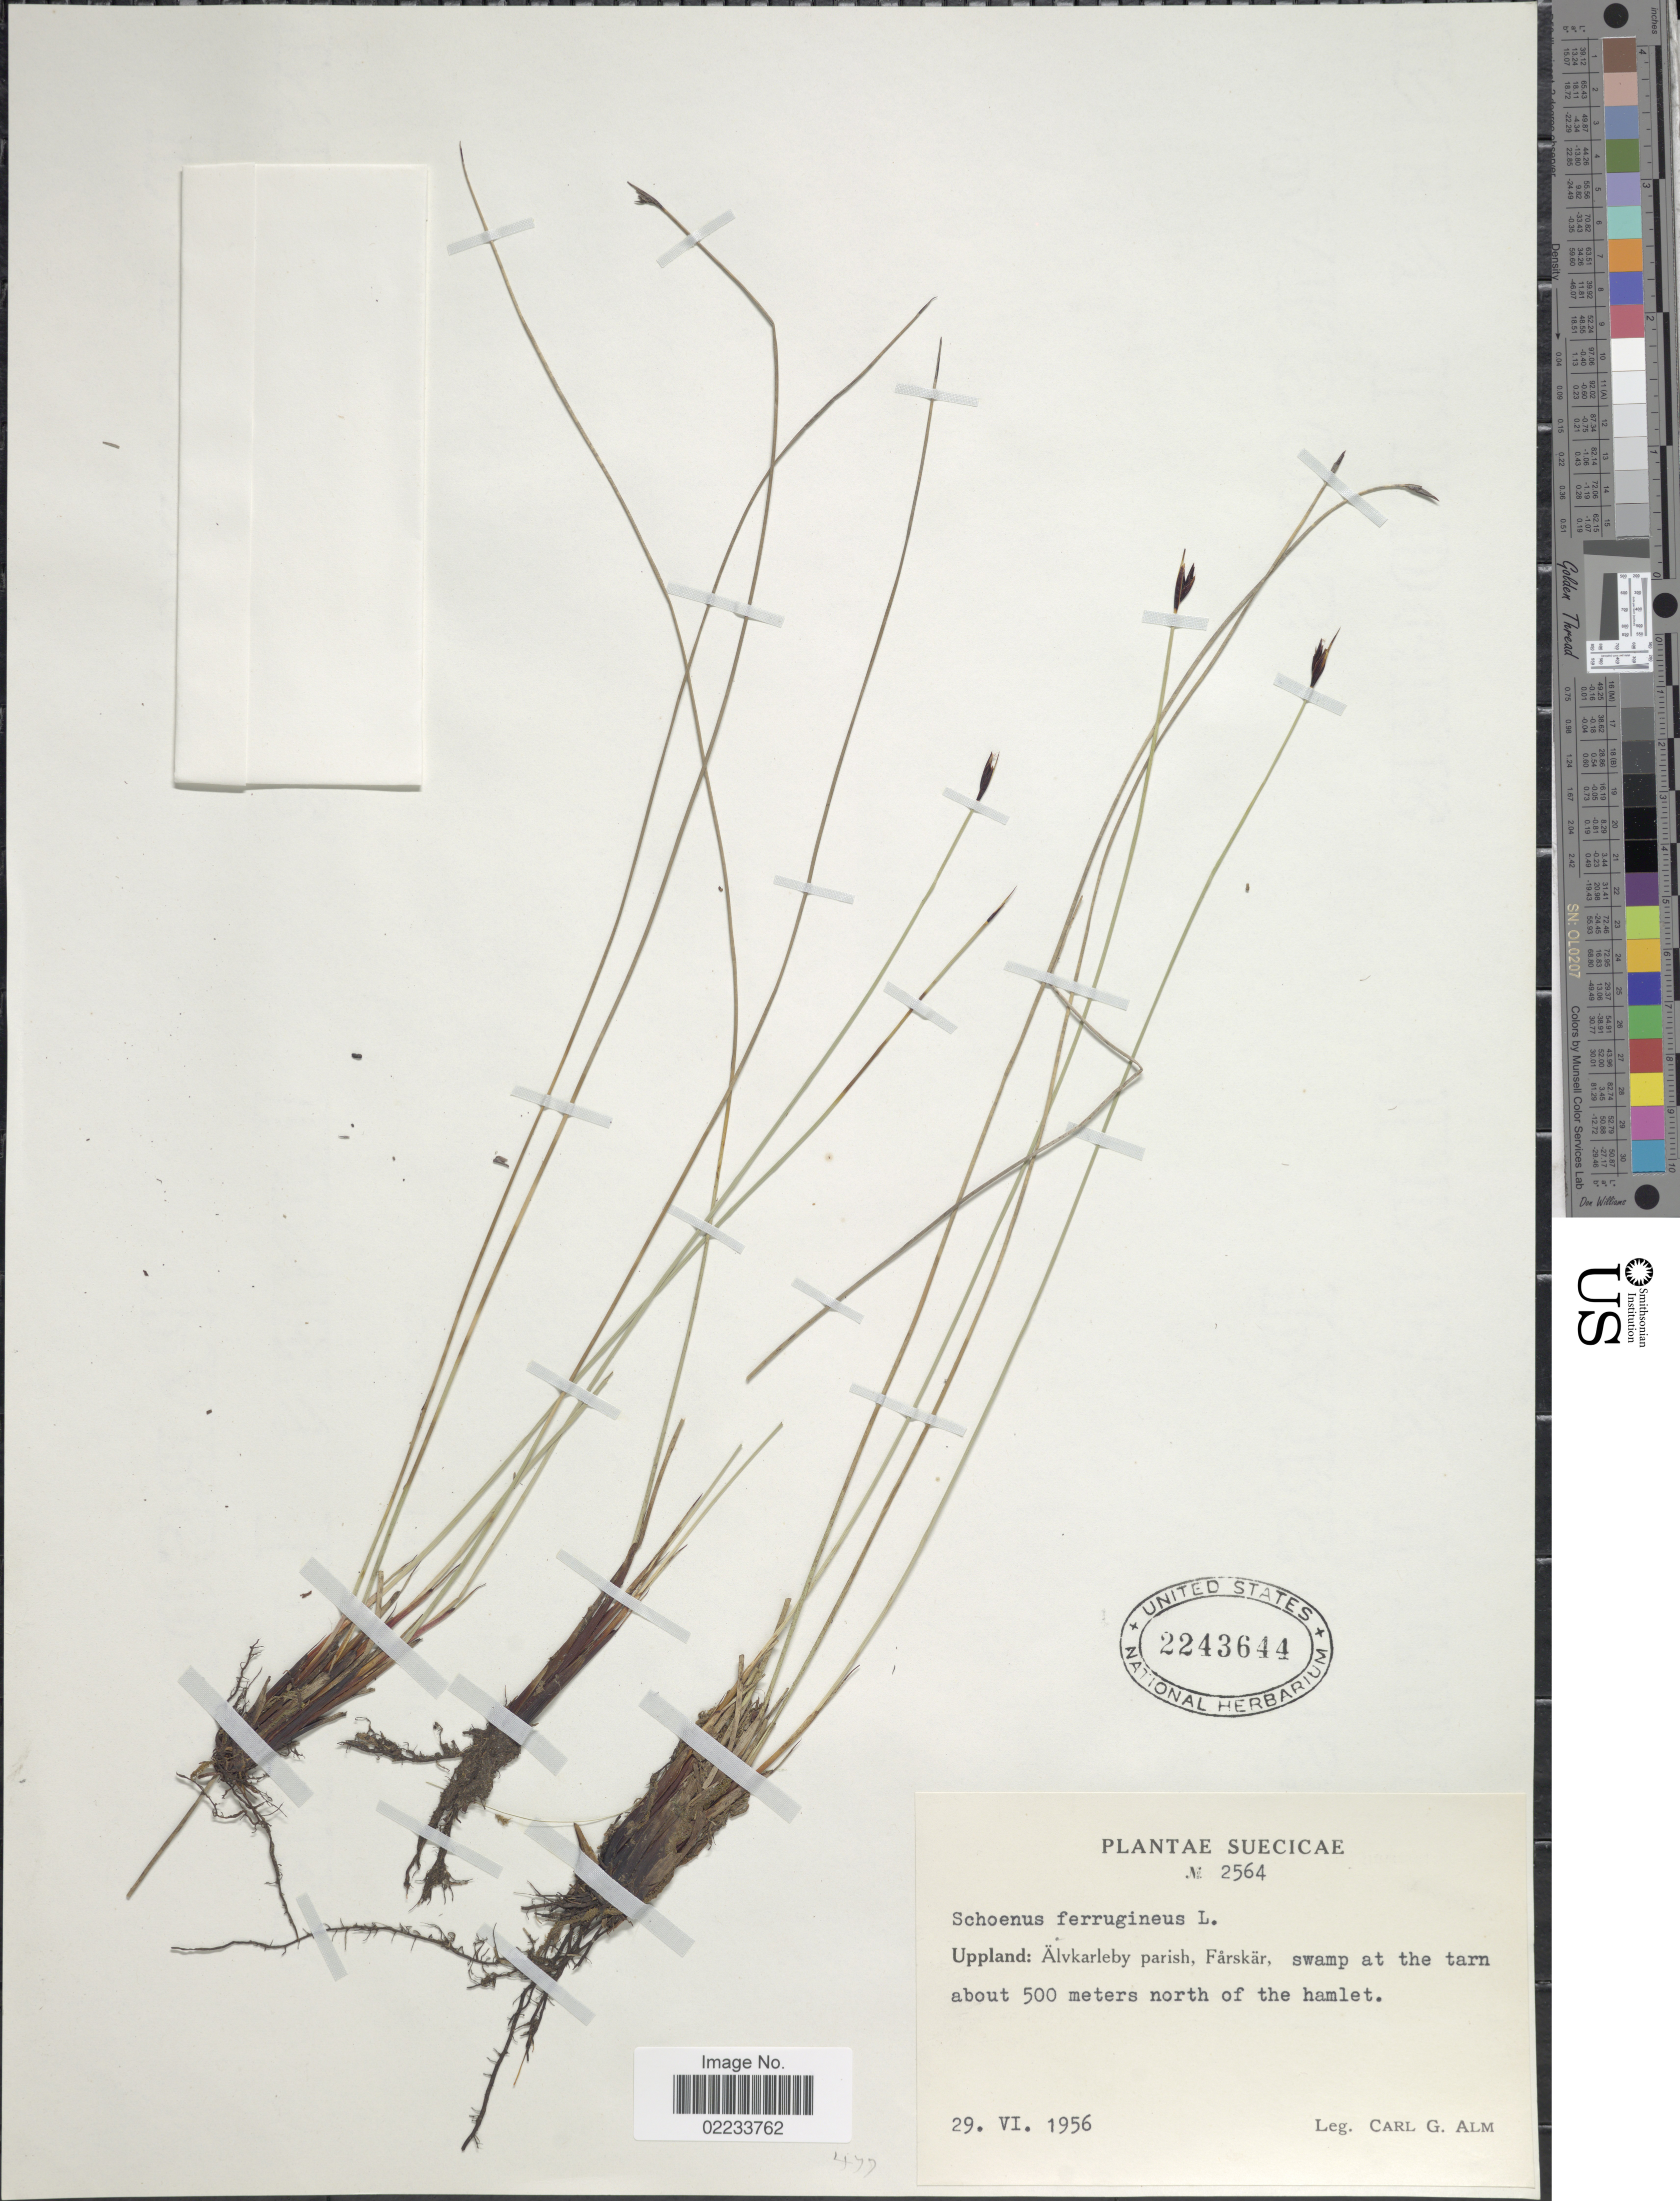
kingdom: Plantae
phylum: Tracheophyta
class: Liliopsida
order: Poales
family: Cyperaceae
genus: Schoenus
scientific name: Schoenus ferrugineus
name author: L.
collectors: C. G. Alm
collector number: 2564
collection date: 1956-06-29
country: Sweden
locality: Uppland: Älvkarleby parish, Fårskär, swamp at the tarn abouth 500 meters north of the hamlet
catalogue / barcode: US 2243644